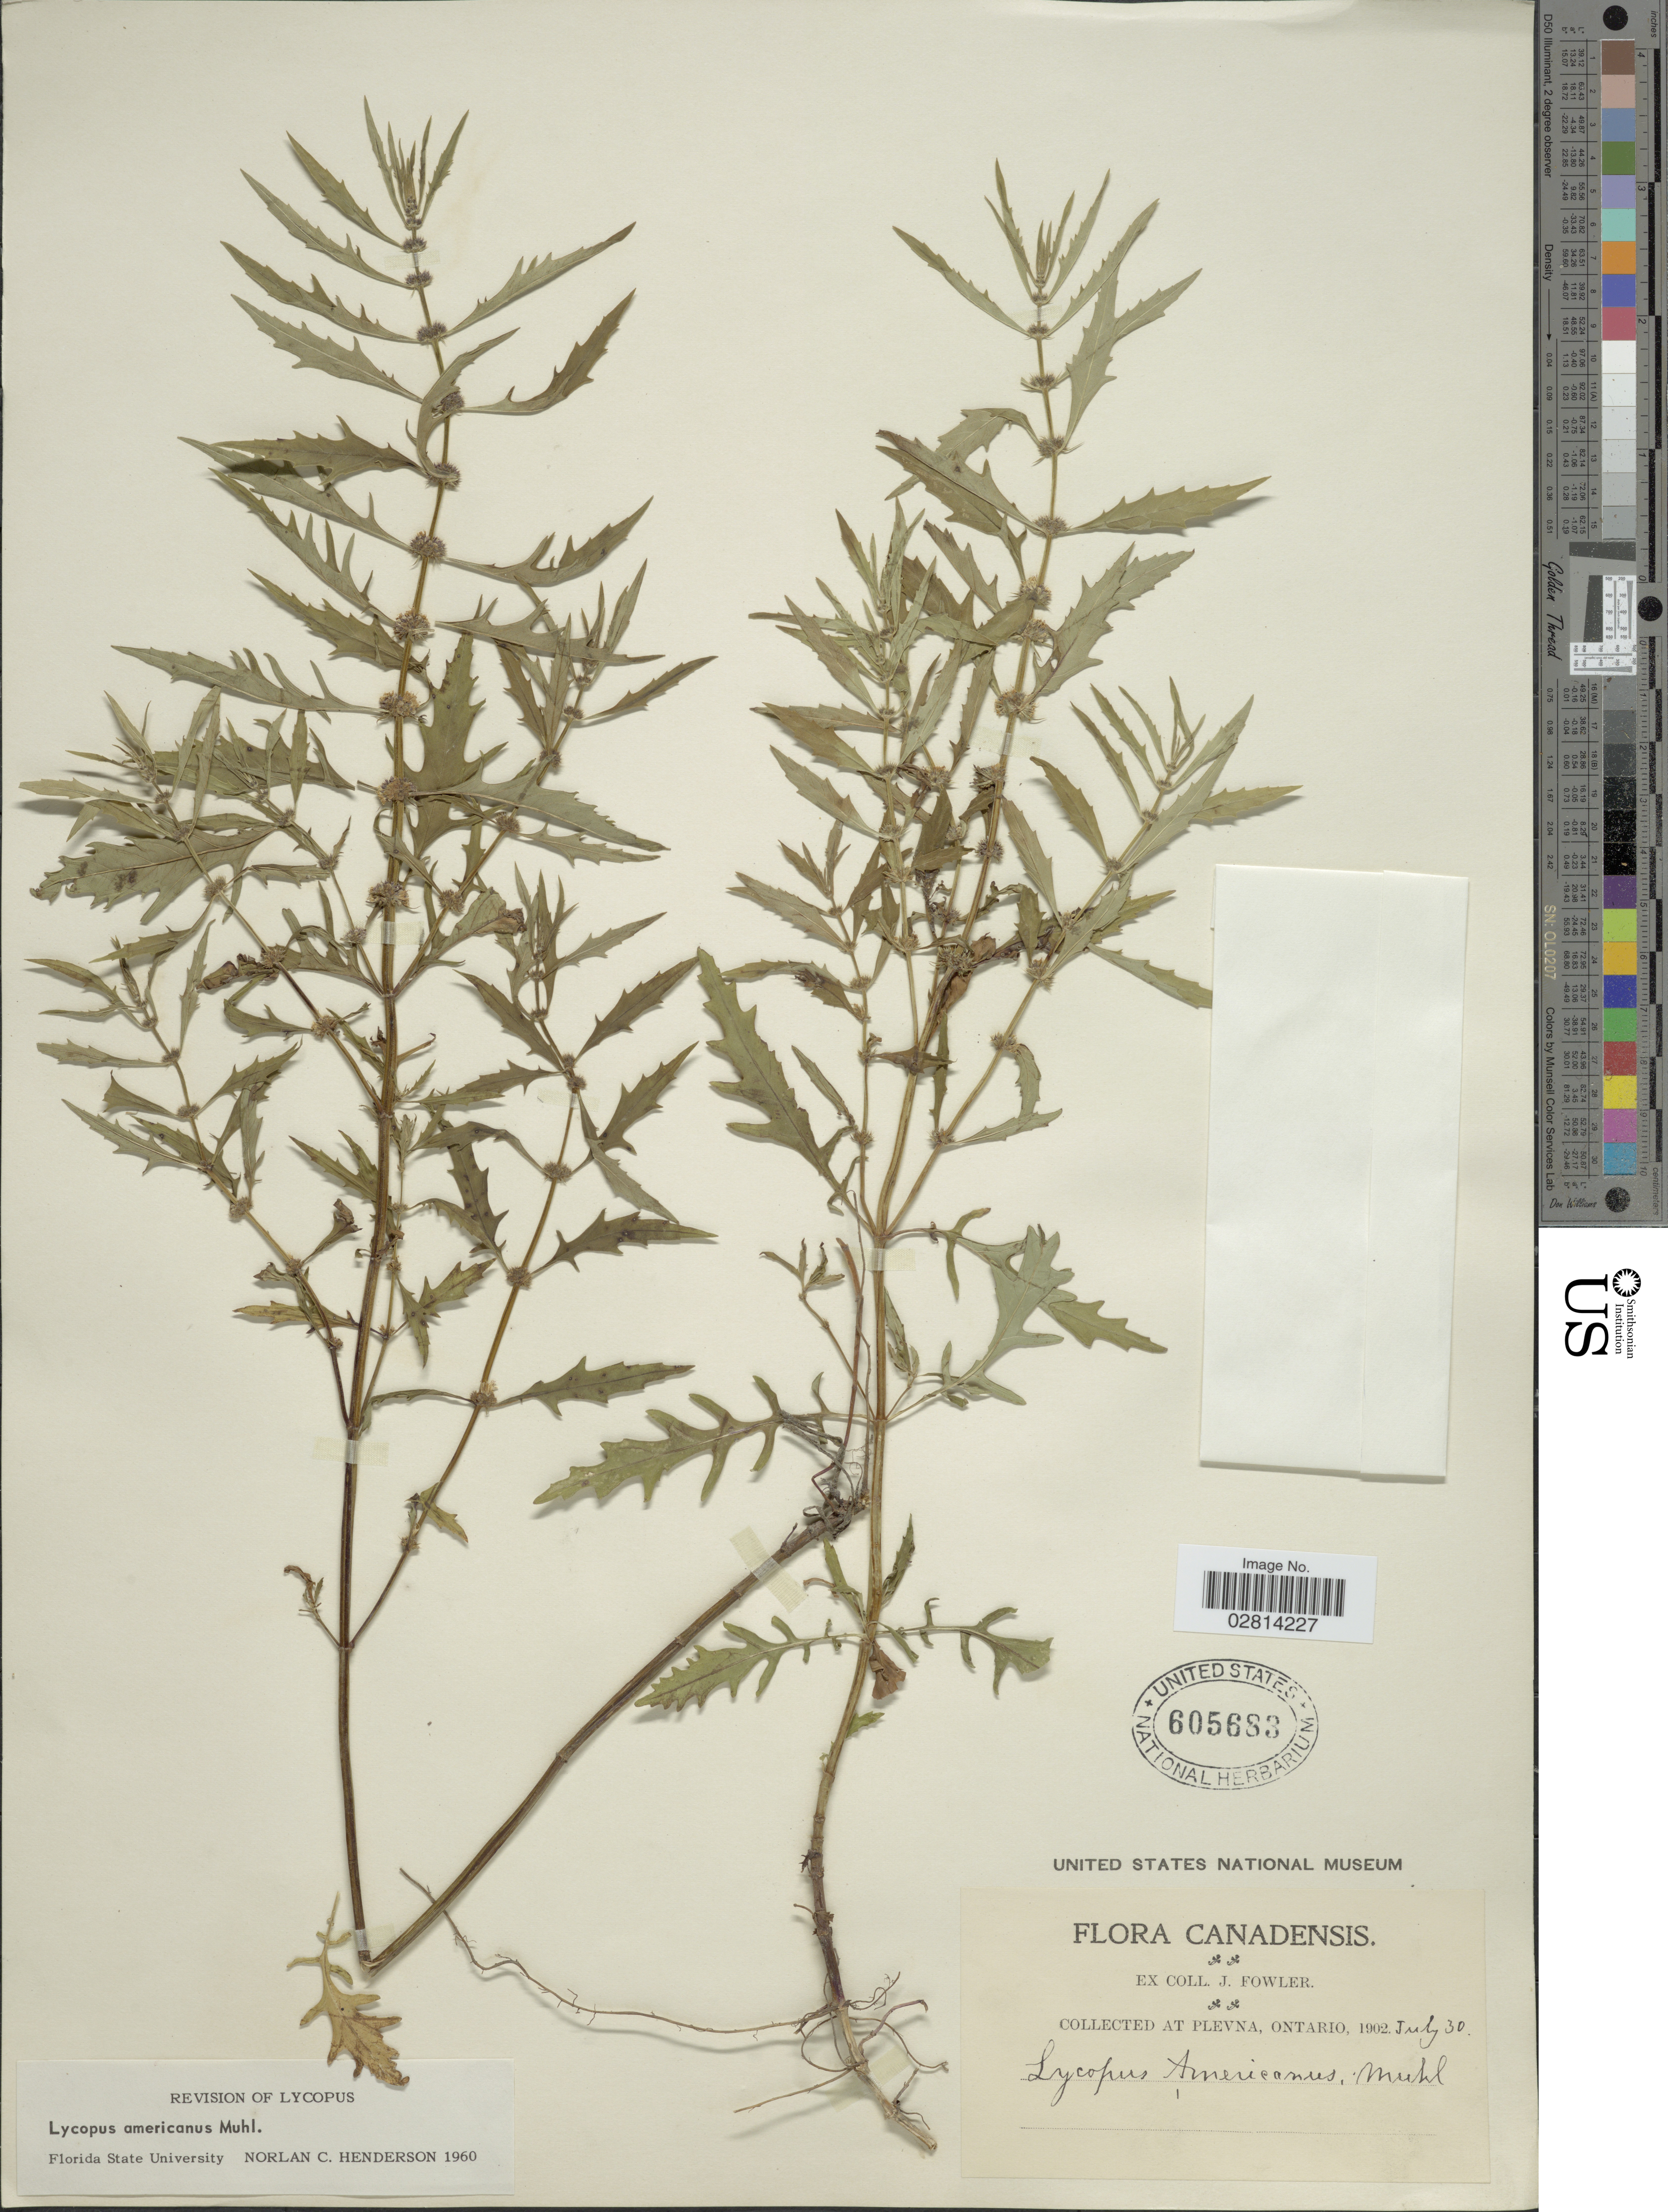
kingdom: Plantae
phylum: Tracheophyta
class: Magnoliopsida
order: Lamiales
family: Lamiaceae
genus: Lycopus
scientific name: Lycopus americanus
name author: Muhl. ex W.P.C. Barton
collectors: J. P. Fowler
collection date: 1902-07-30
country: Canada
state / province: Ontario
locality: Plevna.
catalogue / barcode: US 605683